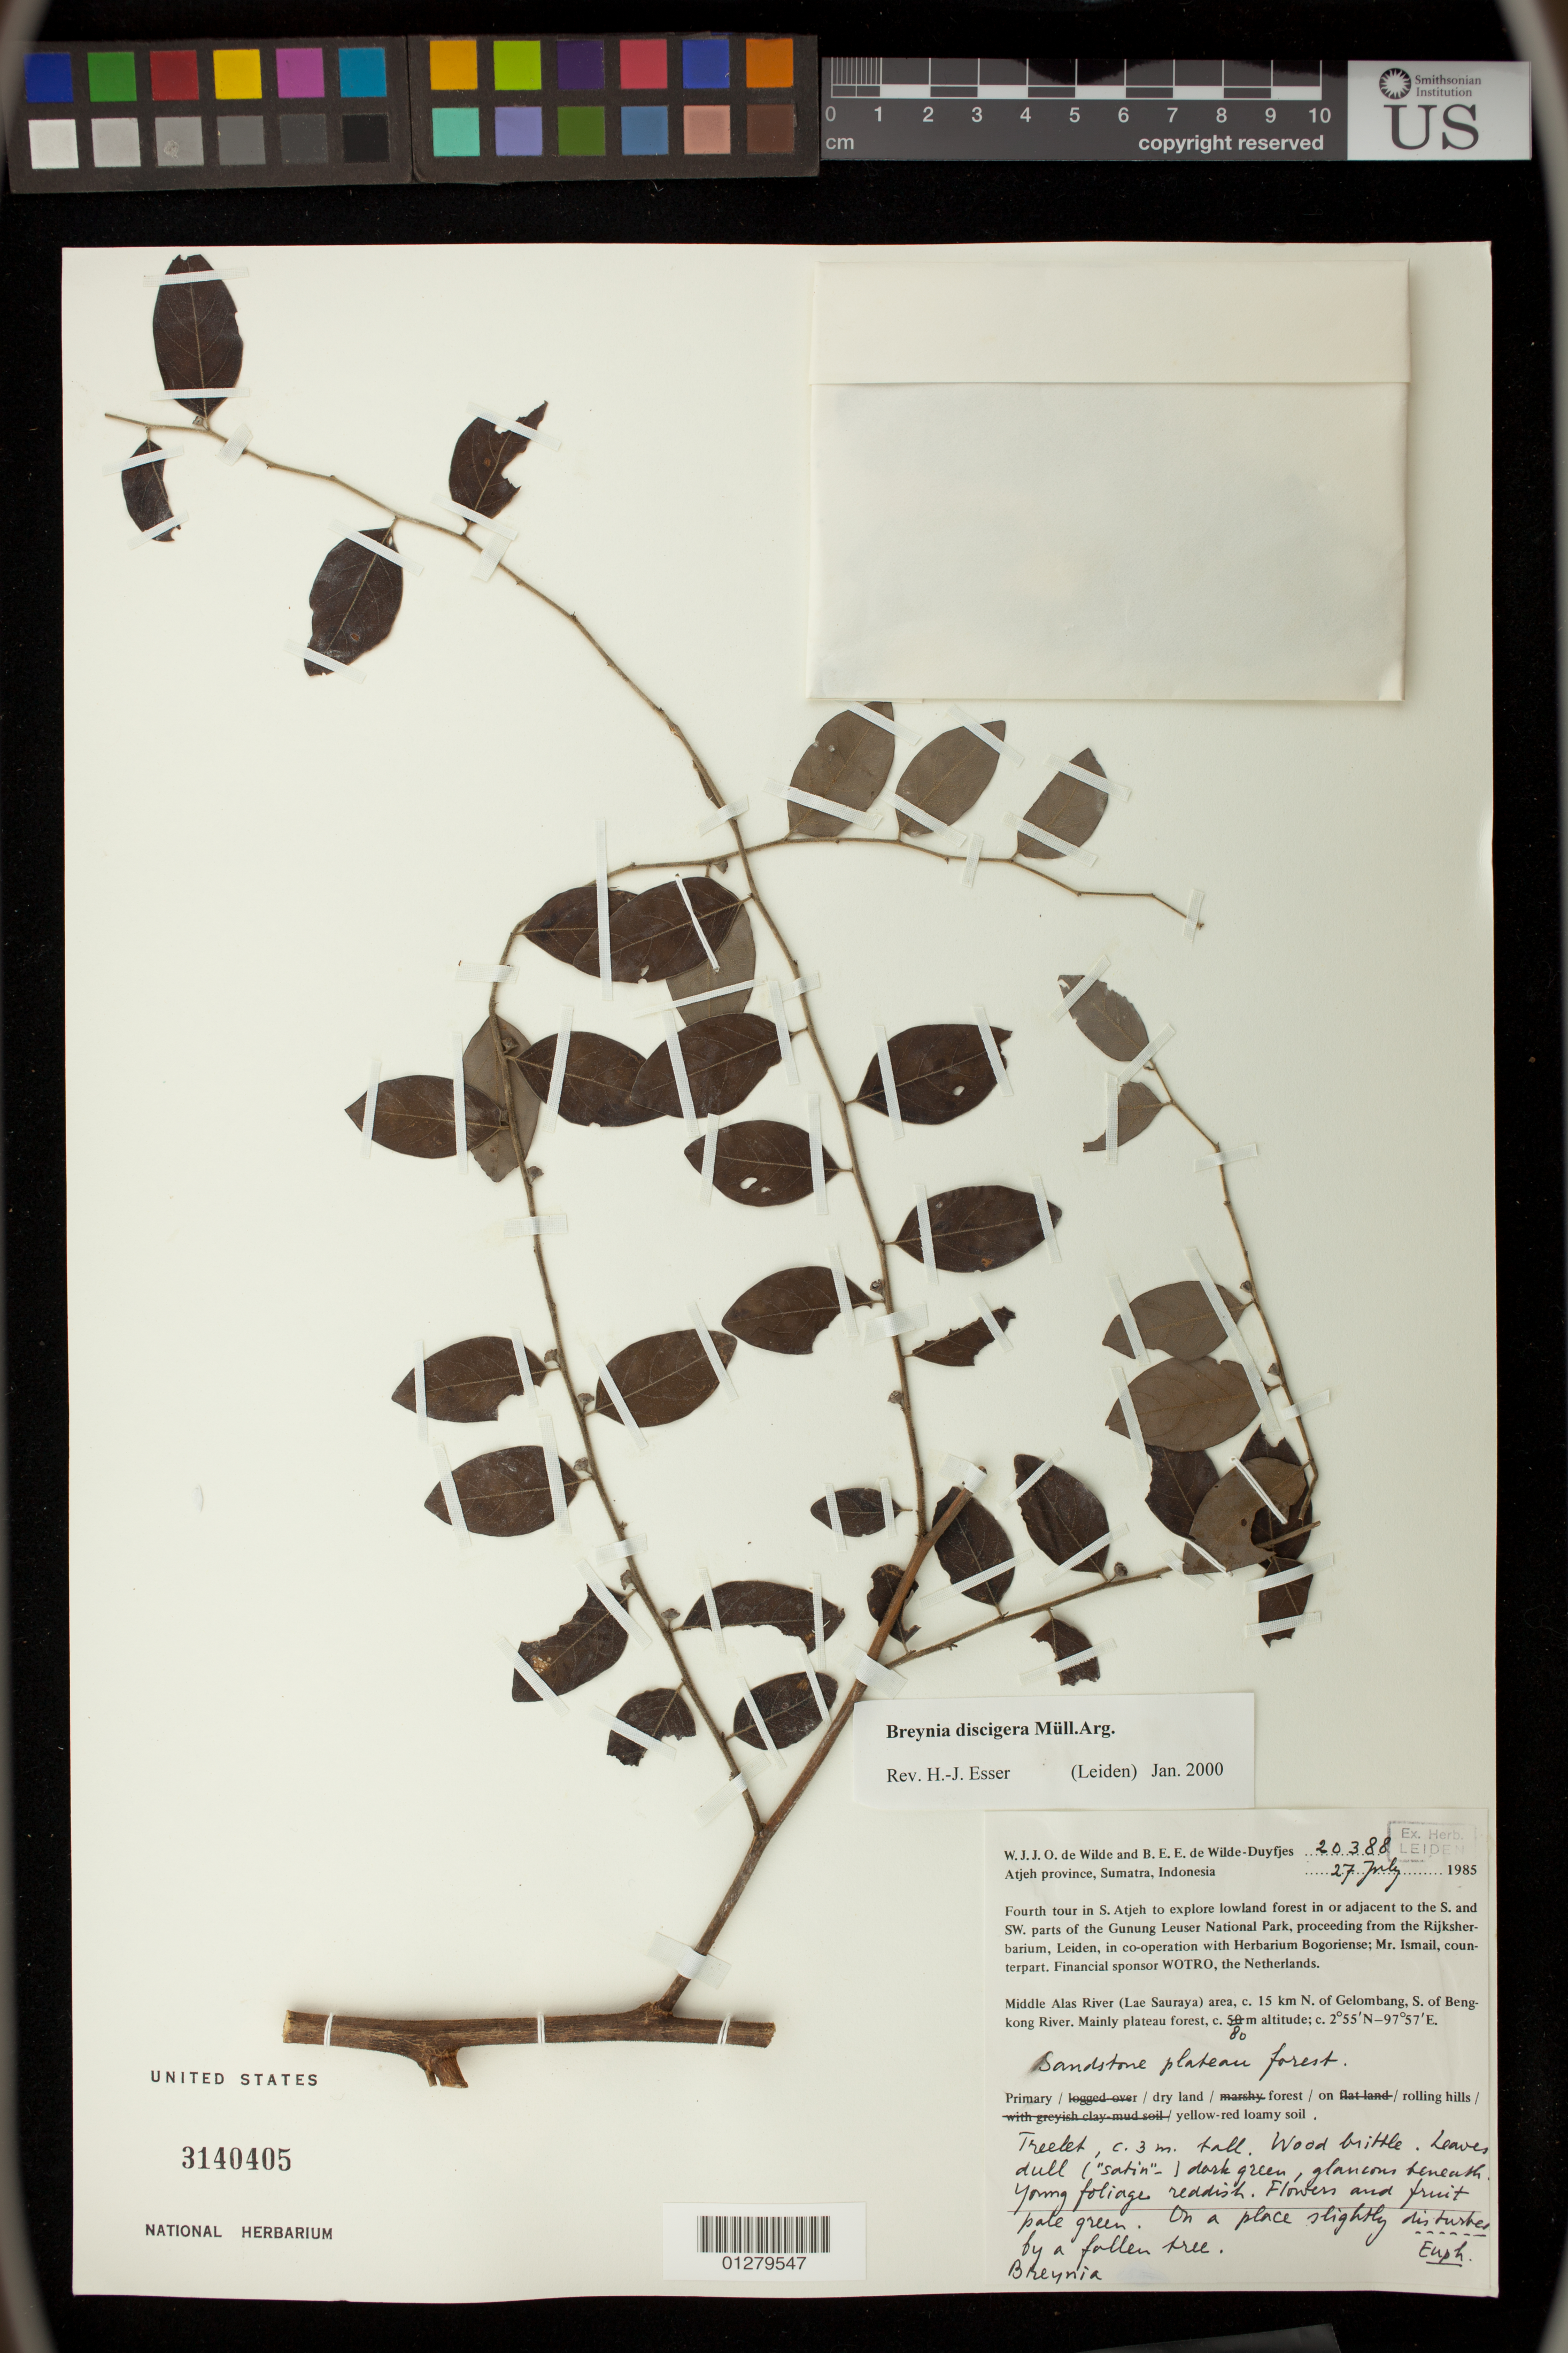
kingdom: Plantae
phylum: Tracheophyta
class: Magnoliopsida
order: Malpighiales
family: Phyllanthaceae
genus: Breynia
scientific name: Breynia discigera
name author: Mullenders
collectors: W. J. de Wilde & B. E. de Wilde-Duyfjes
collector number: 20388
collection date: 1985-07-27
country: Indonesia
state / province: Sumatra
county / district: Aceh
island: Sumatra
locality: Atjeh province, Sumatra, Indonesia. Gunung Leuser National Park. Middle Alas River, (Lae Sauraya) area, c. 15 km N. of Gelombang, S. of Bengkong River.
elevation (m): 80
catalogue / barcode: US 3140405